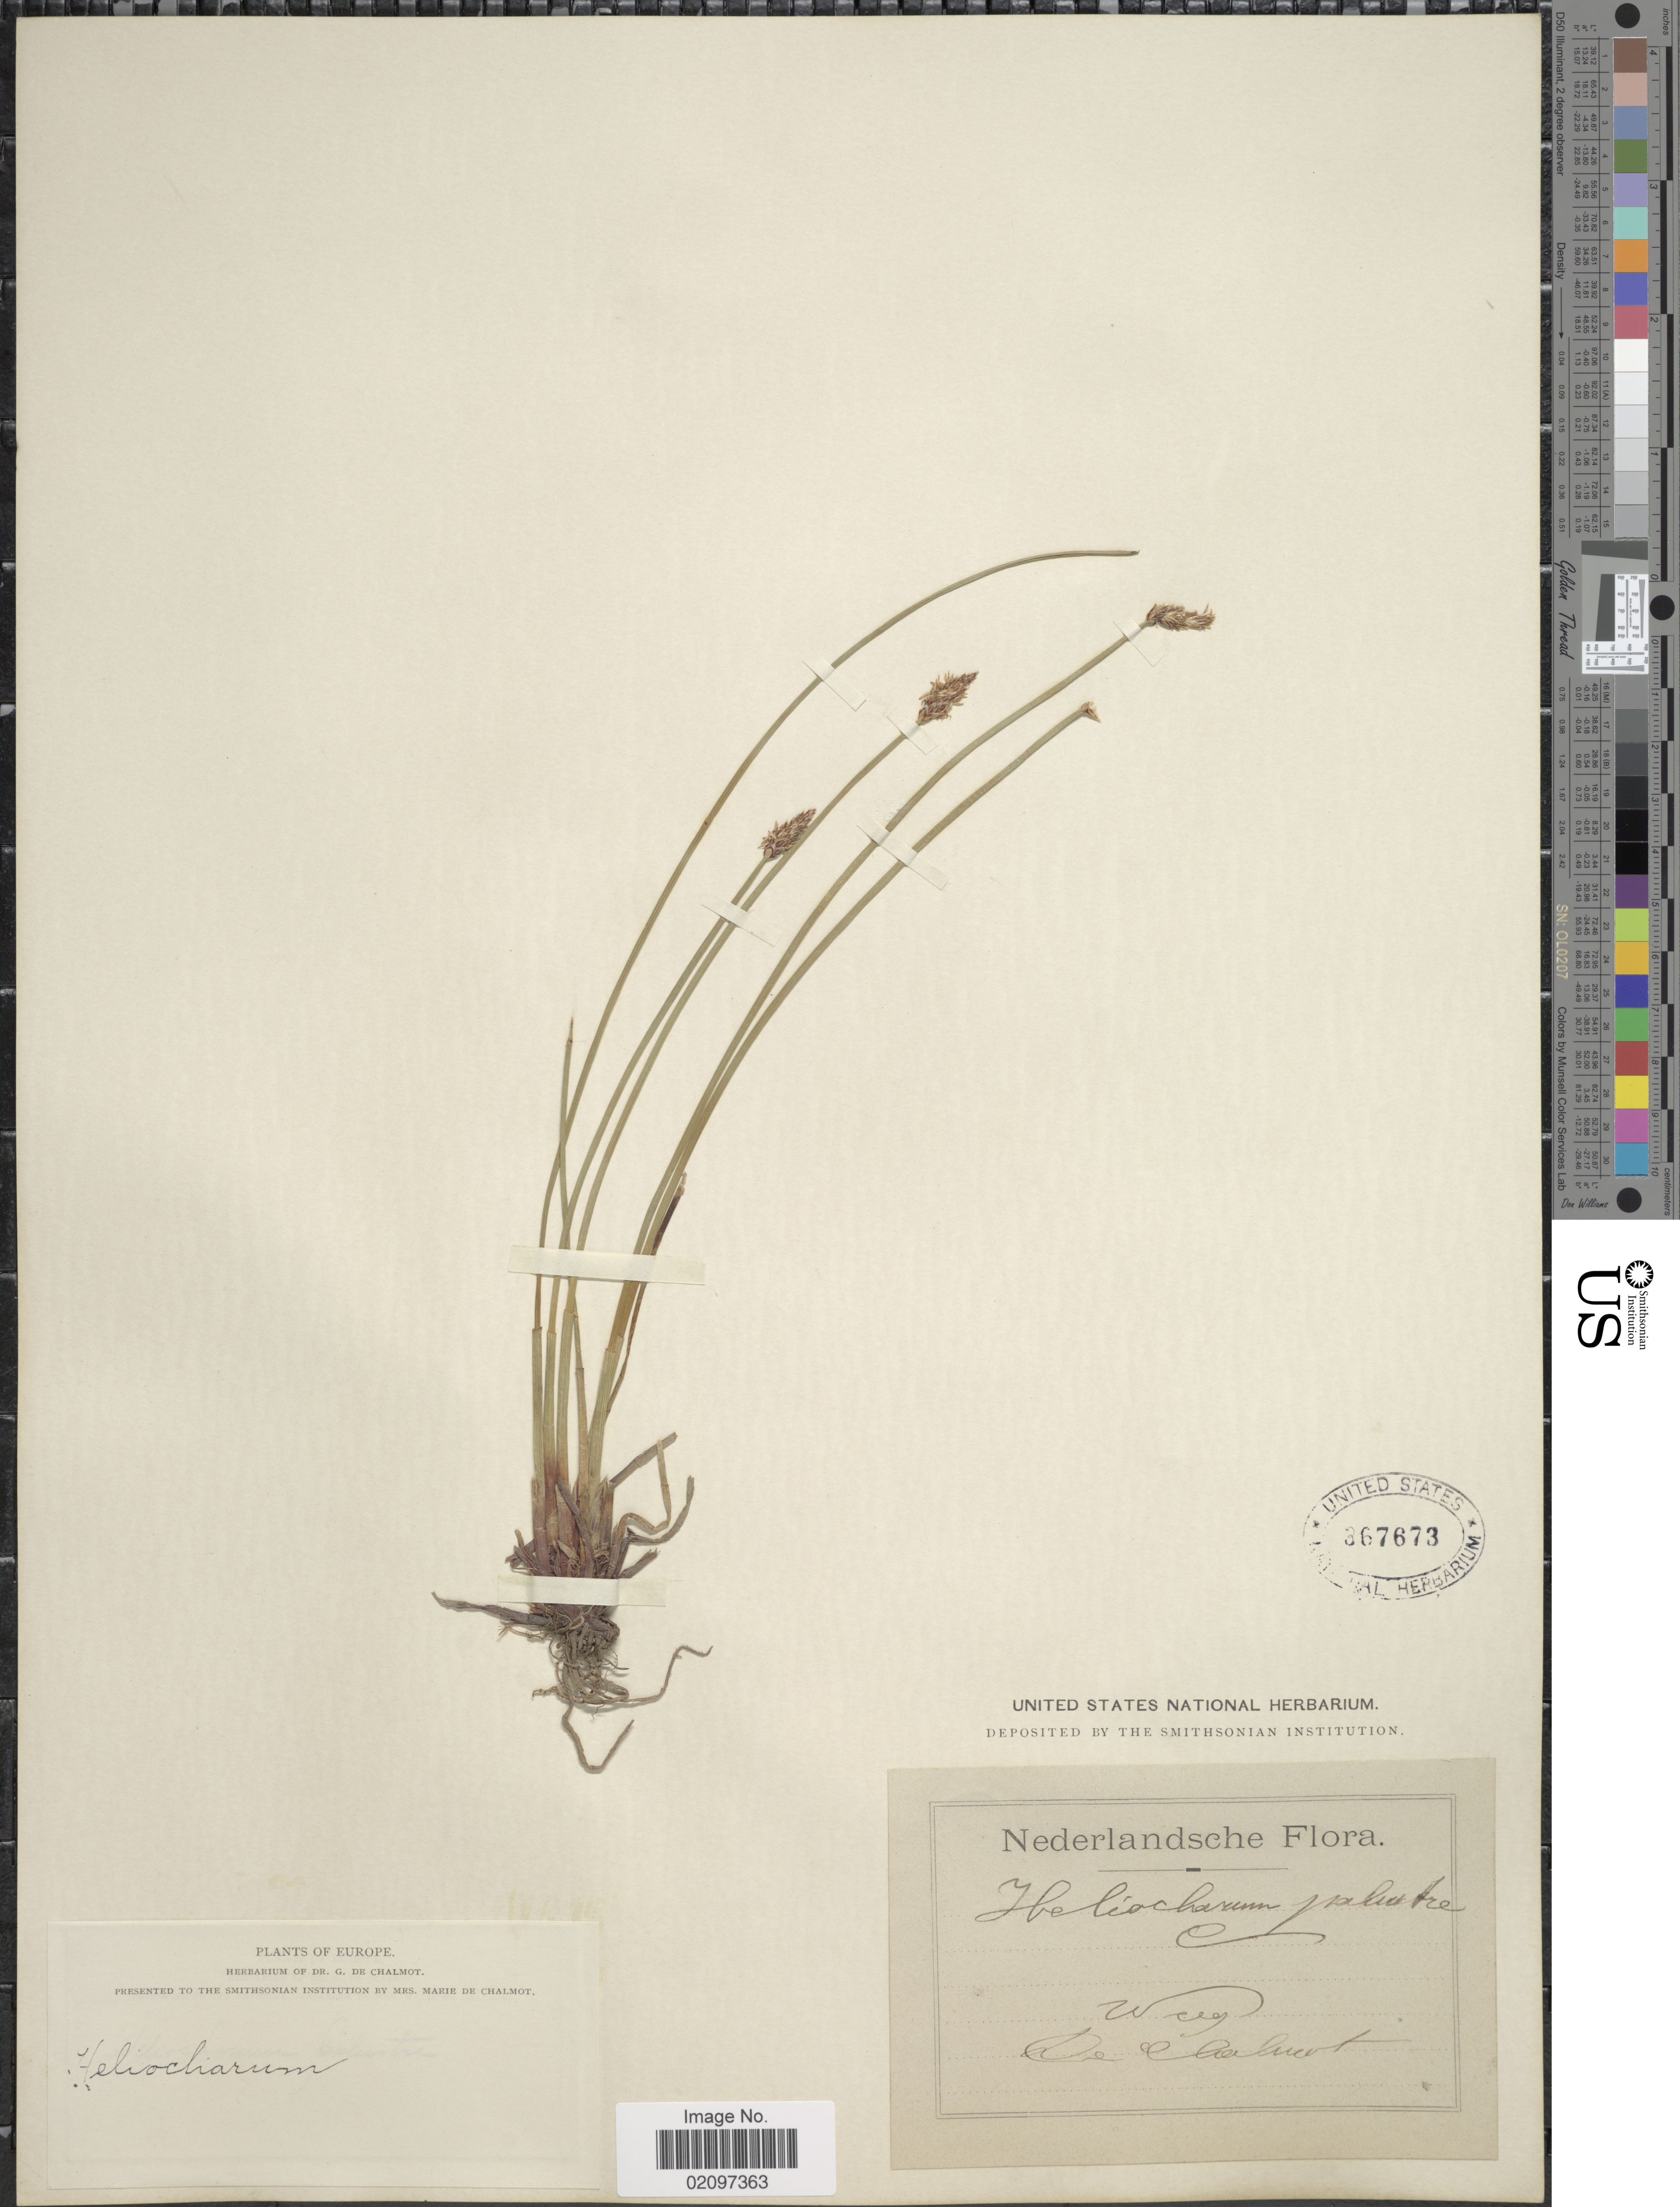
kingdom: Plantae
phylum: Tracheophyta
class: Liliopsida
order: Poales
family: Cyperaceae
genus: Eleocharis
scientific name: Eleocharis palustris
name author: (L.) Roem. & Schult.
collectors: De Chalmot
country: Netherlands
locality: Nederlansche, Weeg.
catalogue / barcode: US 367673